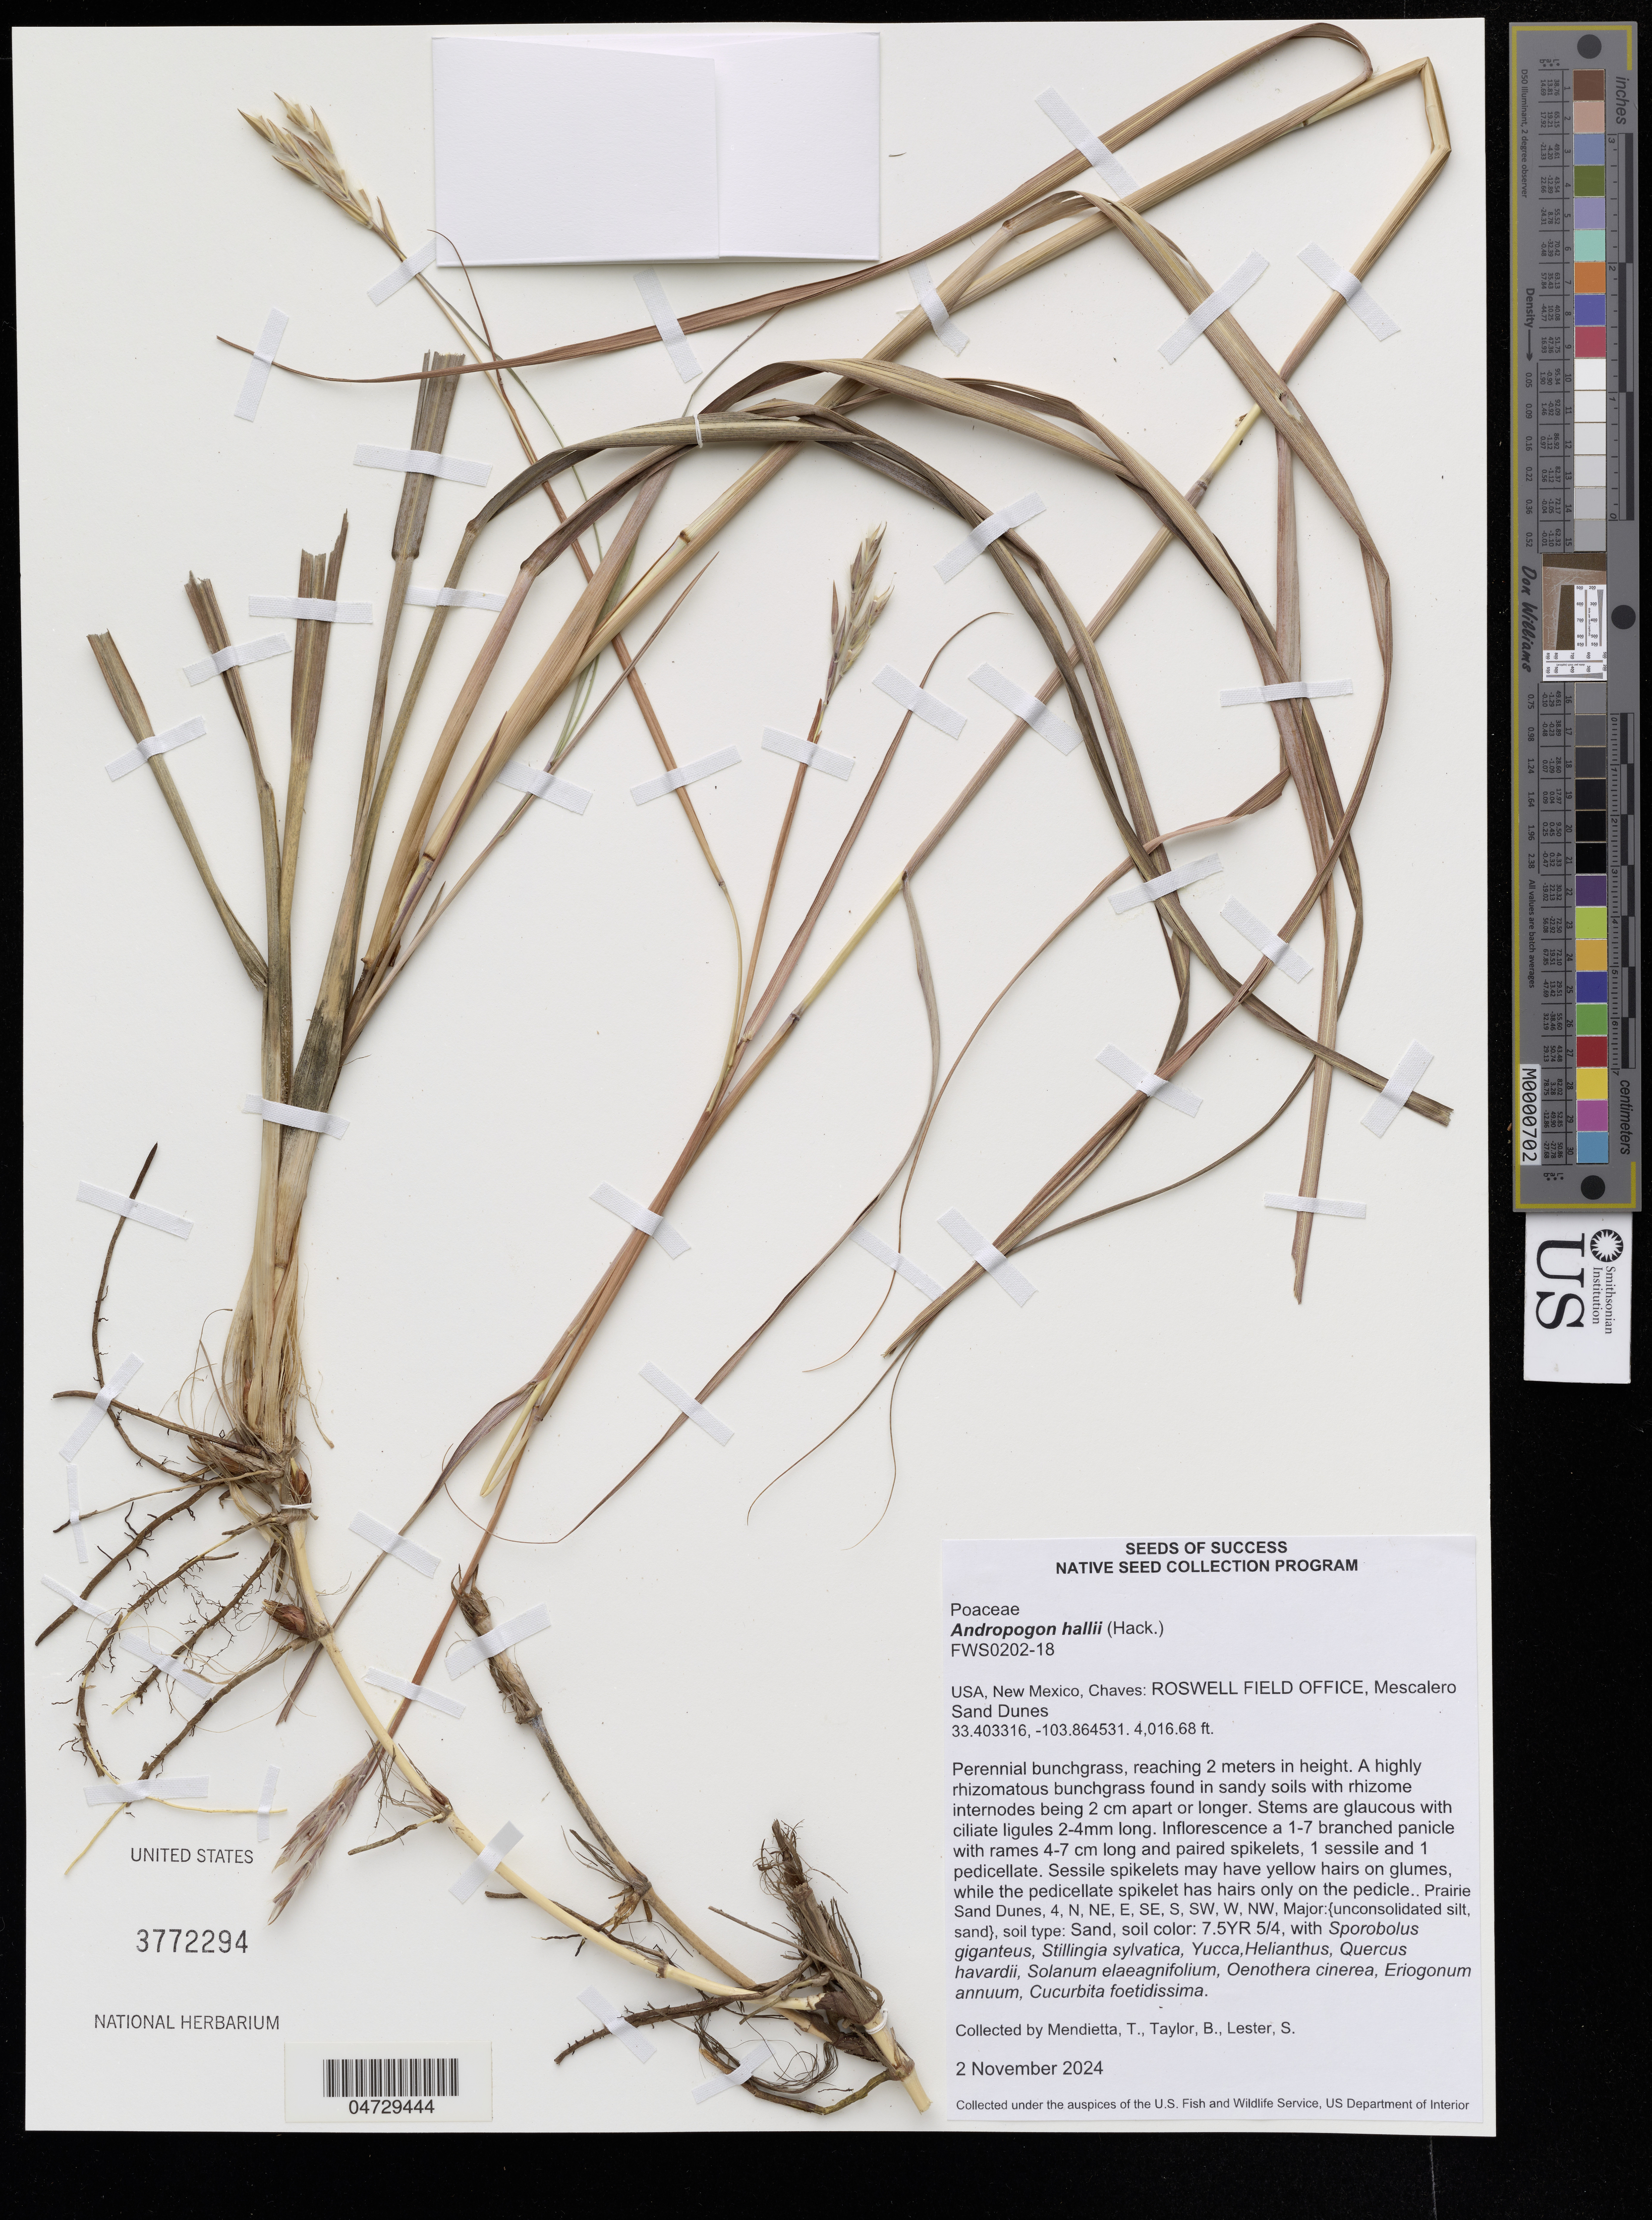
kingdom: Plantae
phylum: Tracheophyta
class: Liliopsida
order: Poales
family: Poaceae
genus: Andropogon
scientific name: Andropogon hallii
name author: Hack.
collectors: T. Mendietta, B. Taylor & S. Lester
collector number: FWS0202-18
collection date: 2024-11-02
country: United States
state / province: New Mexico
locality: Chaves: Roswell Field Office, Mescalero Sand Dunes.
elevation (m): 1224.28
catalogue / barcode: US 3772294